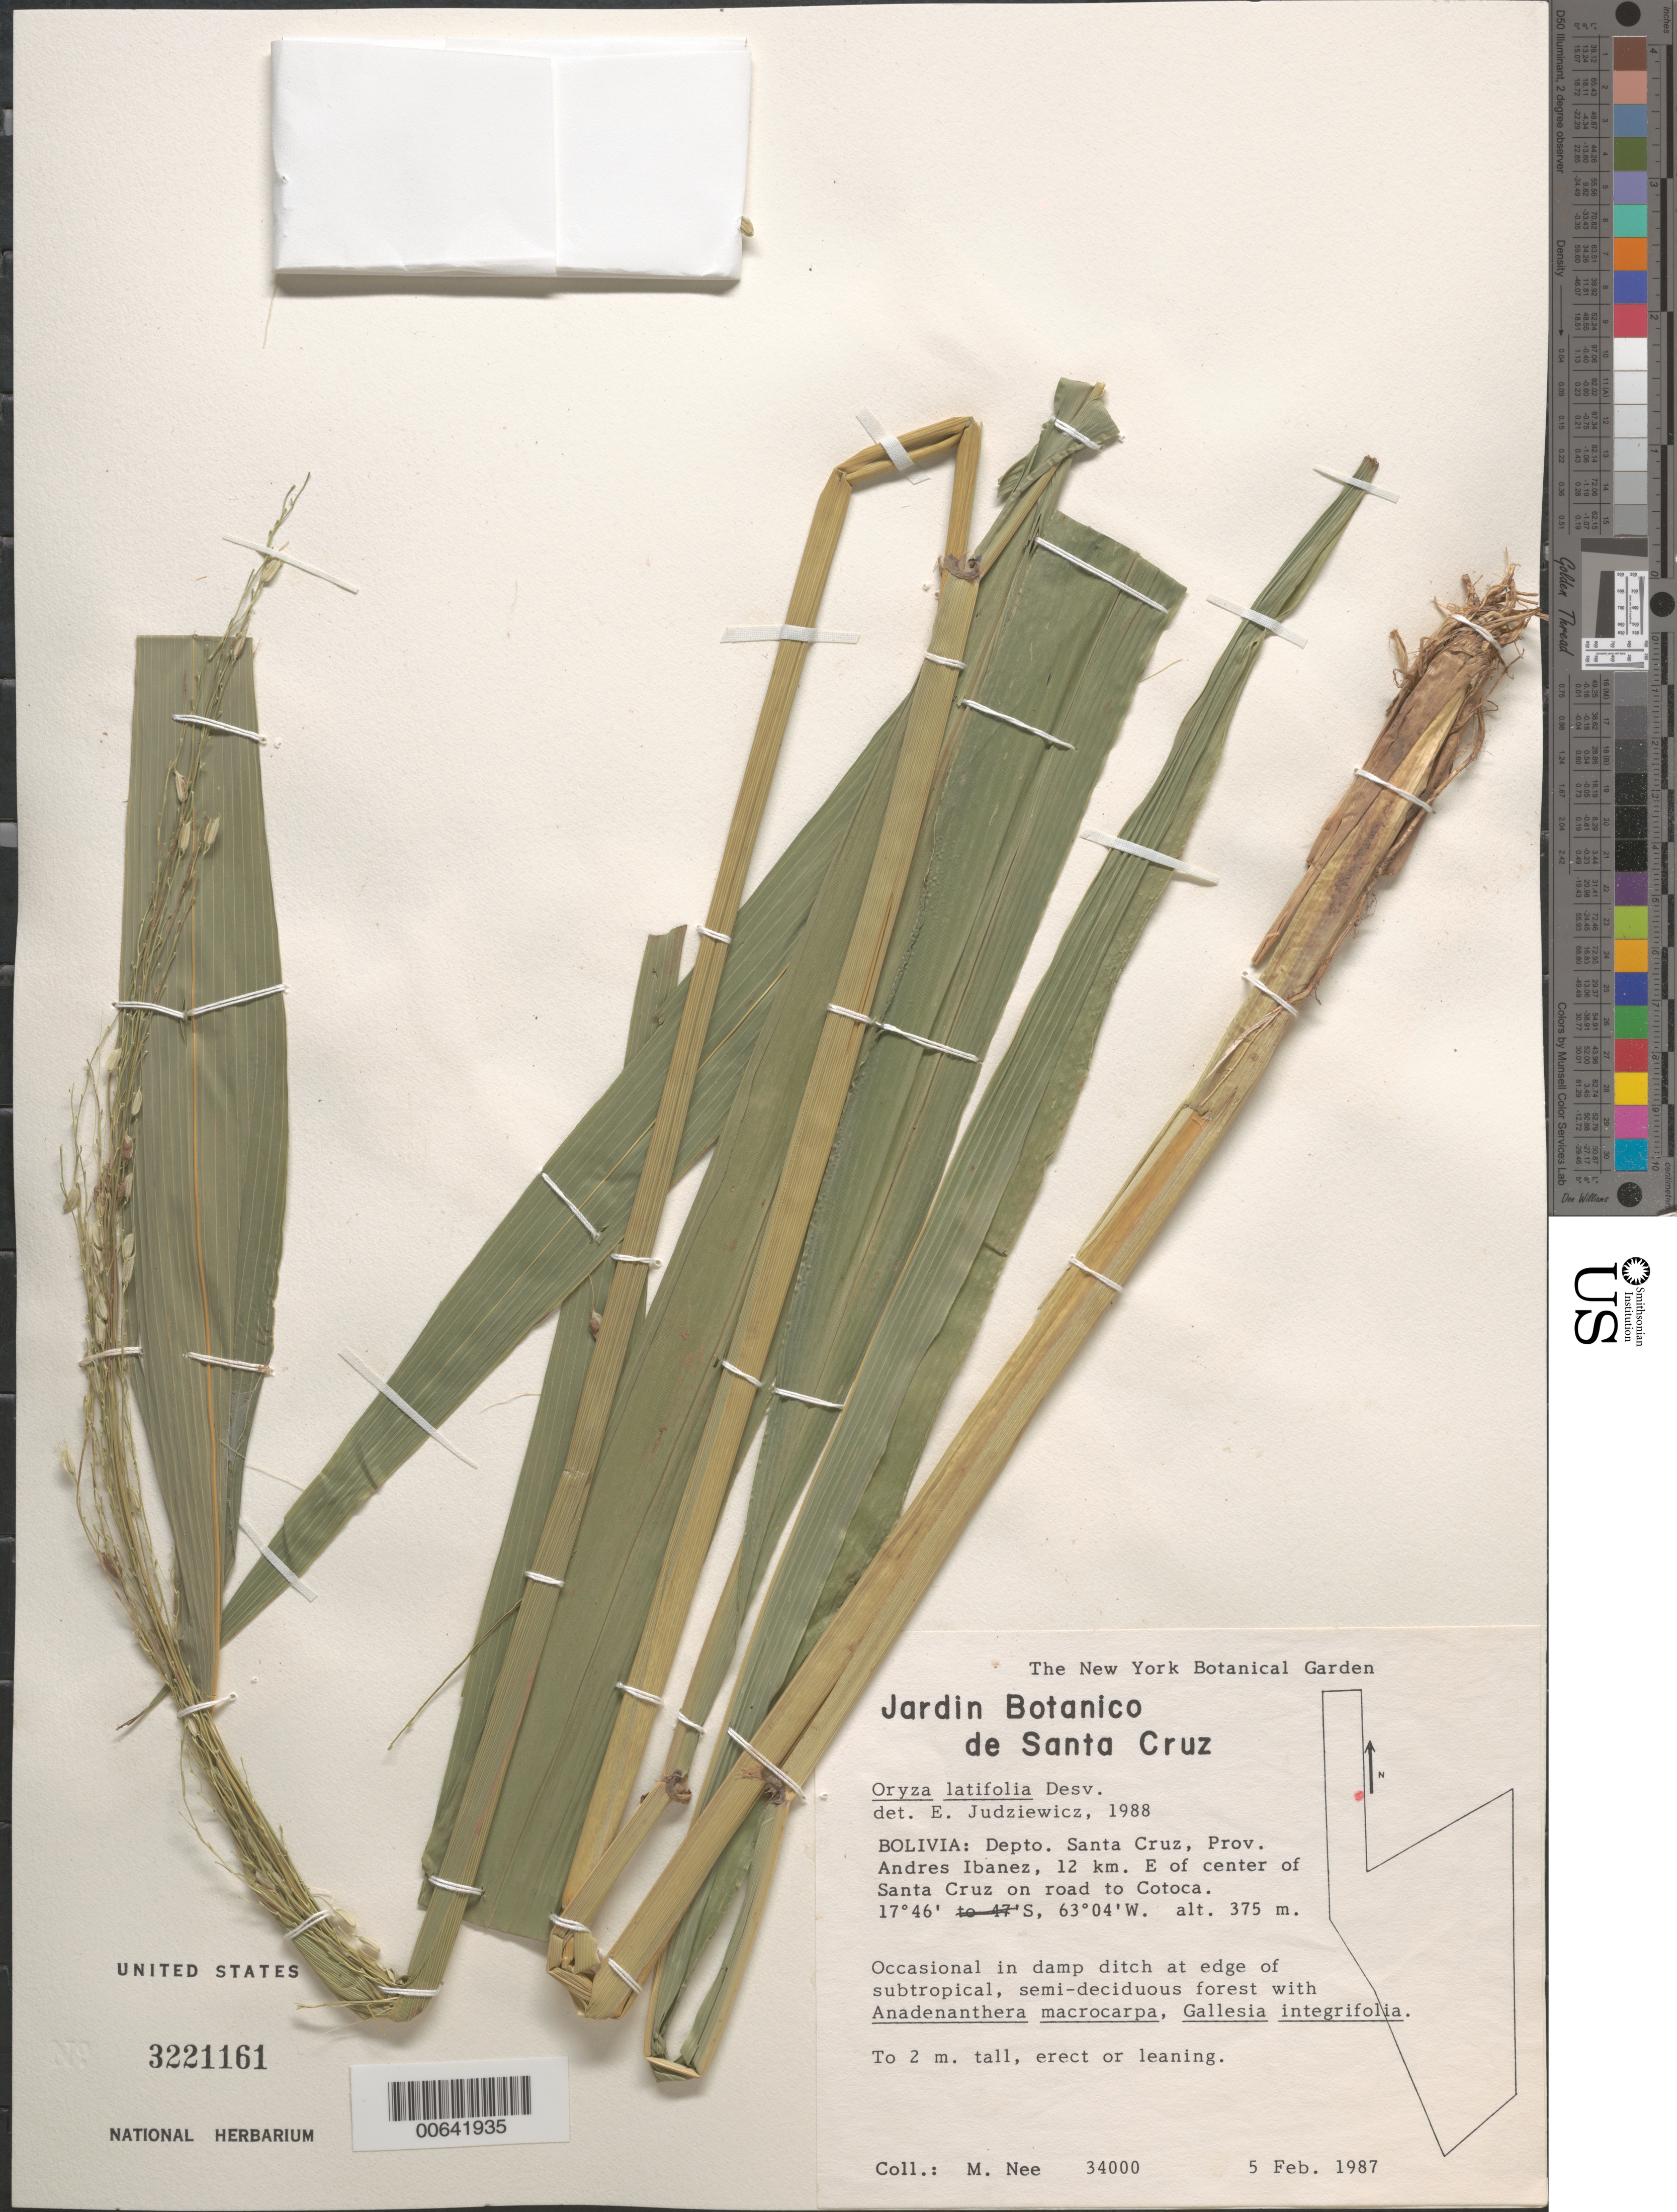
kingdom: Plantae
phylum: Tracheophyta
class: Liliopsida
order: Poales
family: Poaceae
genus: Oryza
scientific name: Oryza latifolia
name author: Desv.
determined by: Judziewicz, E. J.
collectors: M. Nee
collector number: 34000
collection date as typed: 05 Feb 1987 or 02 May 1987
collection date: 1987-02-05 or 1987-05-02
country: Bolivia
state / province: Santa Cruz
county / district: Andrés Ibáñez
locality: Jardín Botánico de Santa Cruz, 12 km al E en la ruta Santa Cruz - Cotoca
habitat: Area ocacionalmente anegado, borde de bosque subtropical semideciduo.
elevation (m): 375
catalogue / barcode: US 3221161